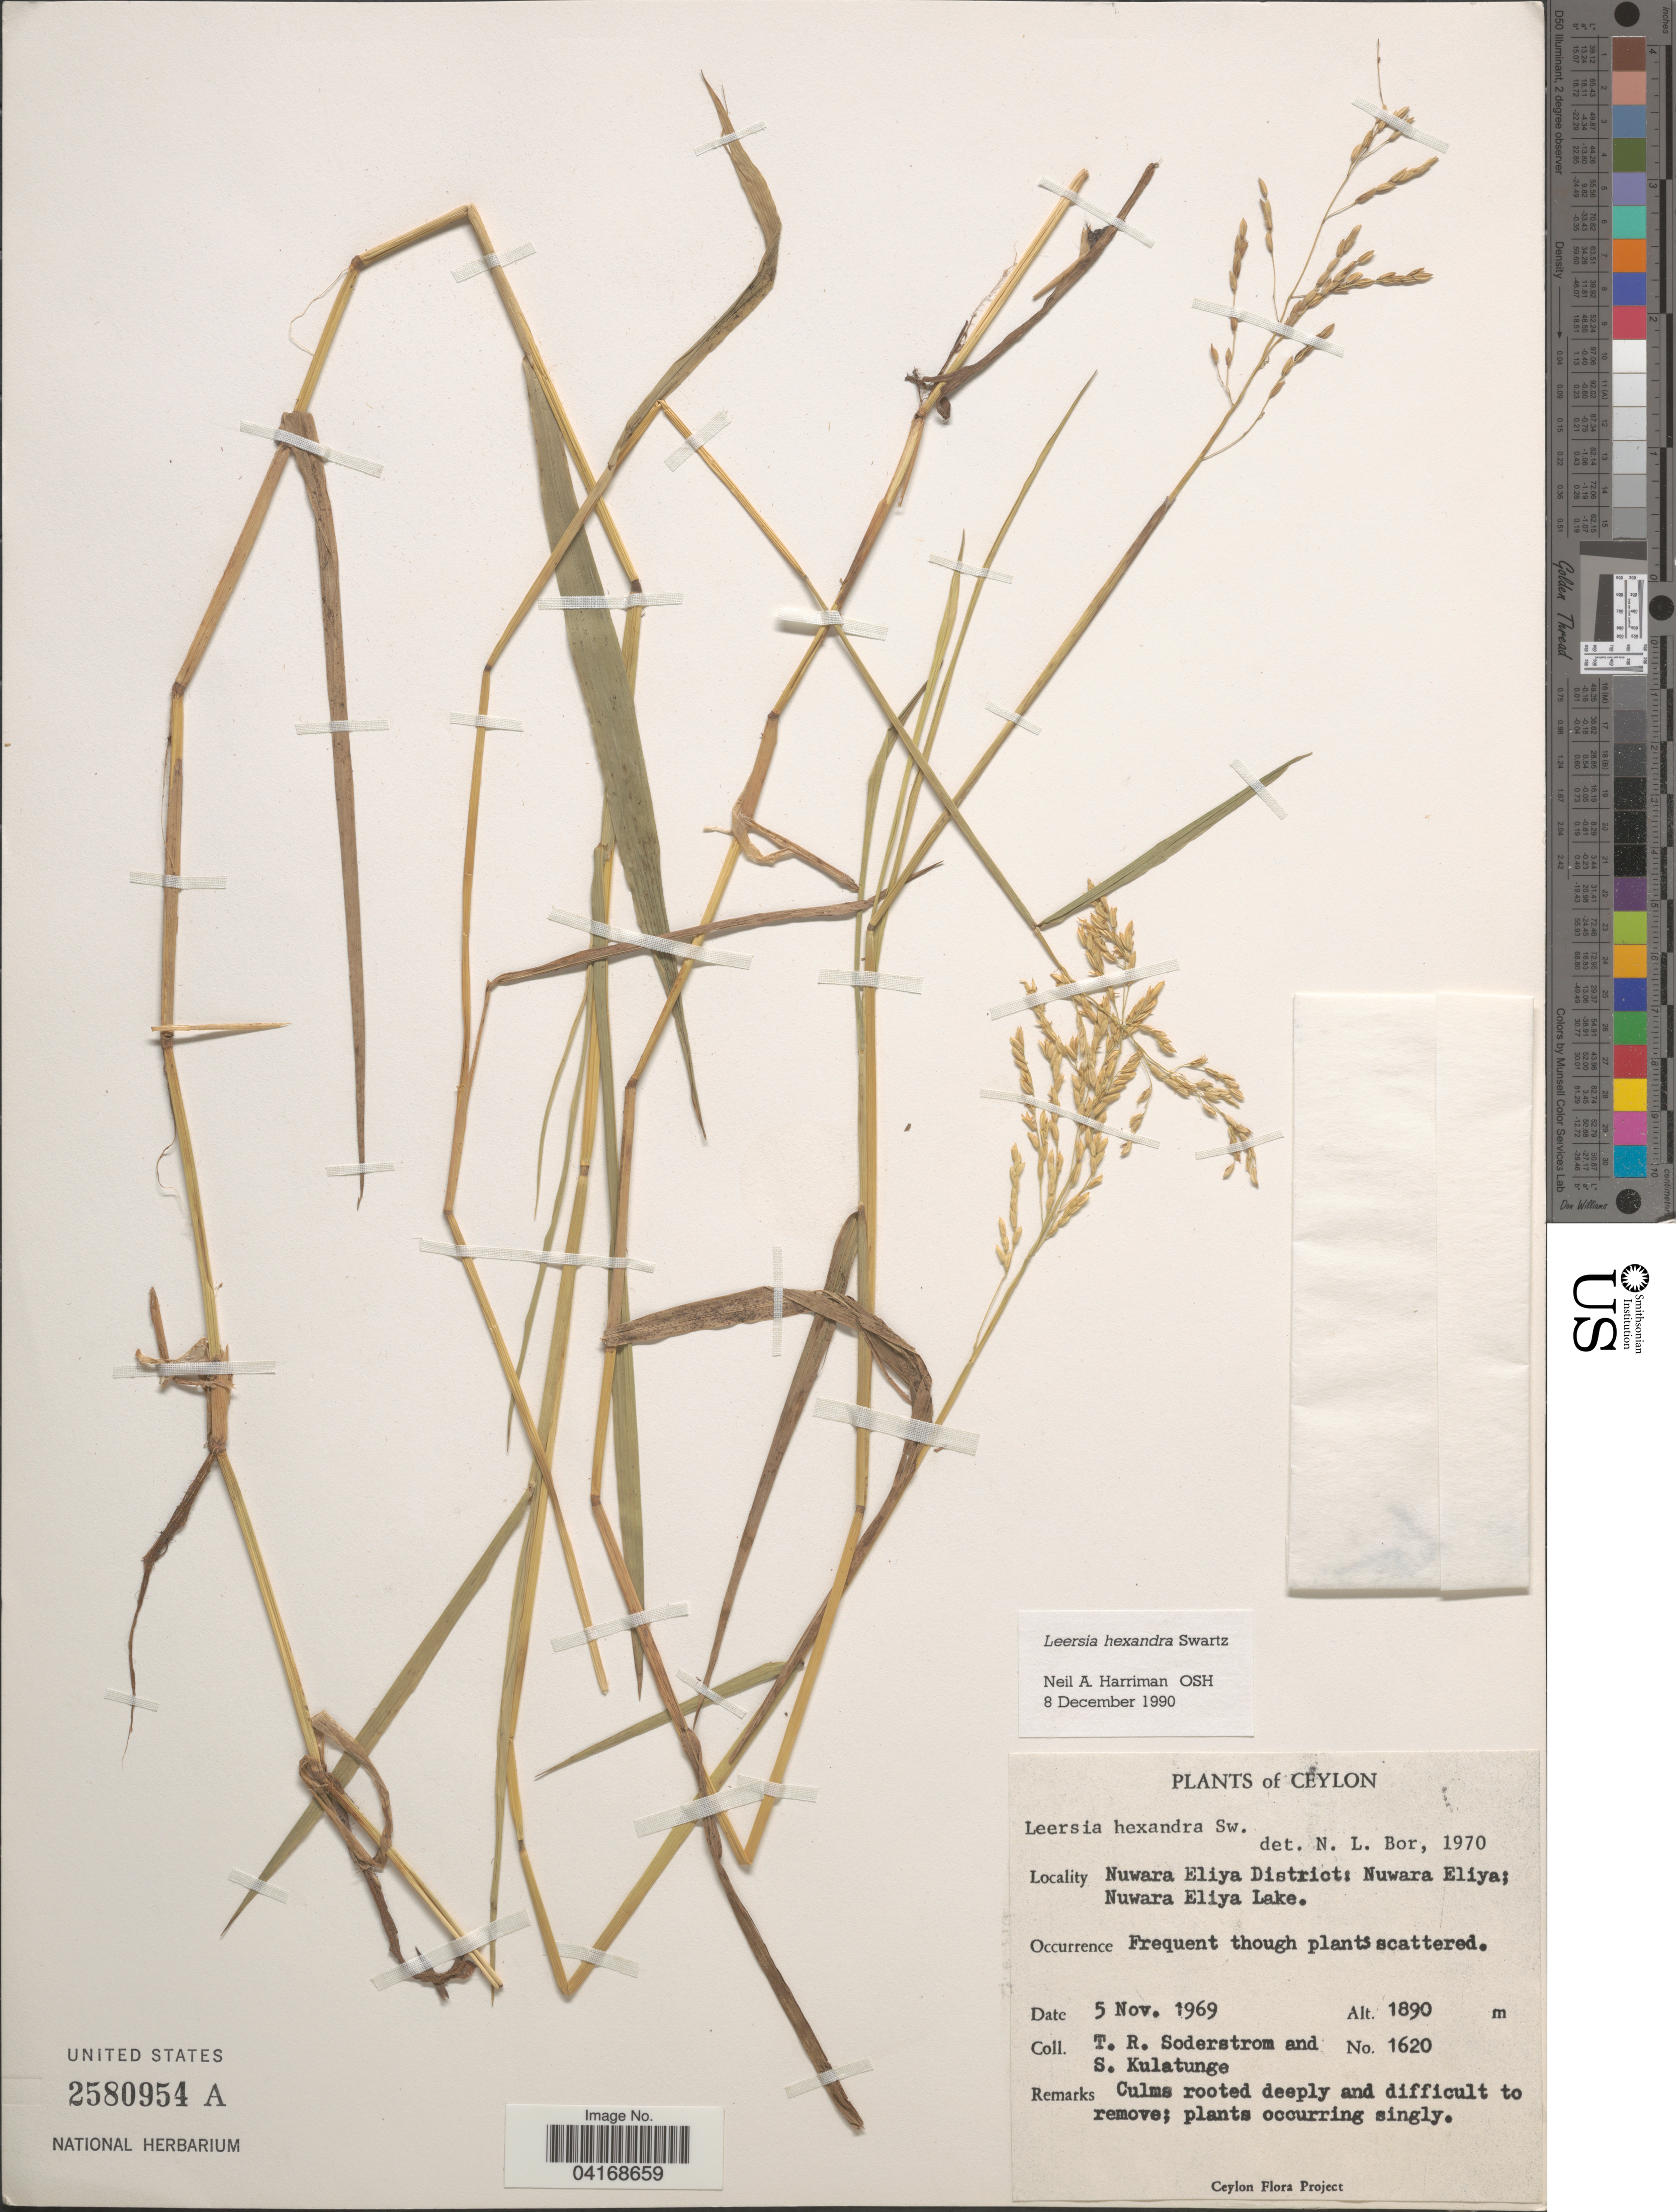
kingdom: Plantae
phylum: Tracheophyta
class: Liliopsida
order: Poales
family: Poaceae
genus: Leersia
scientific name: Leersia hexandra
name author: Sw.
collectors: T. R. Soderstrom & S. Kulatunge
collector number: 1620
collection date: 1969-11-05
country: Sri Lanka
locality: Ceylon. Nuwara Eliya District: Nuwara Eliya; Nuwara Eliya Lake.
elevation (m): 1890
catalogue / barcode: US 2580954A